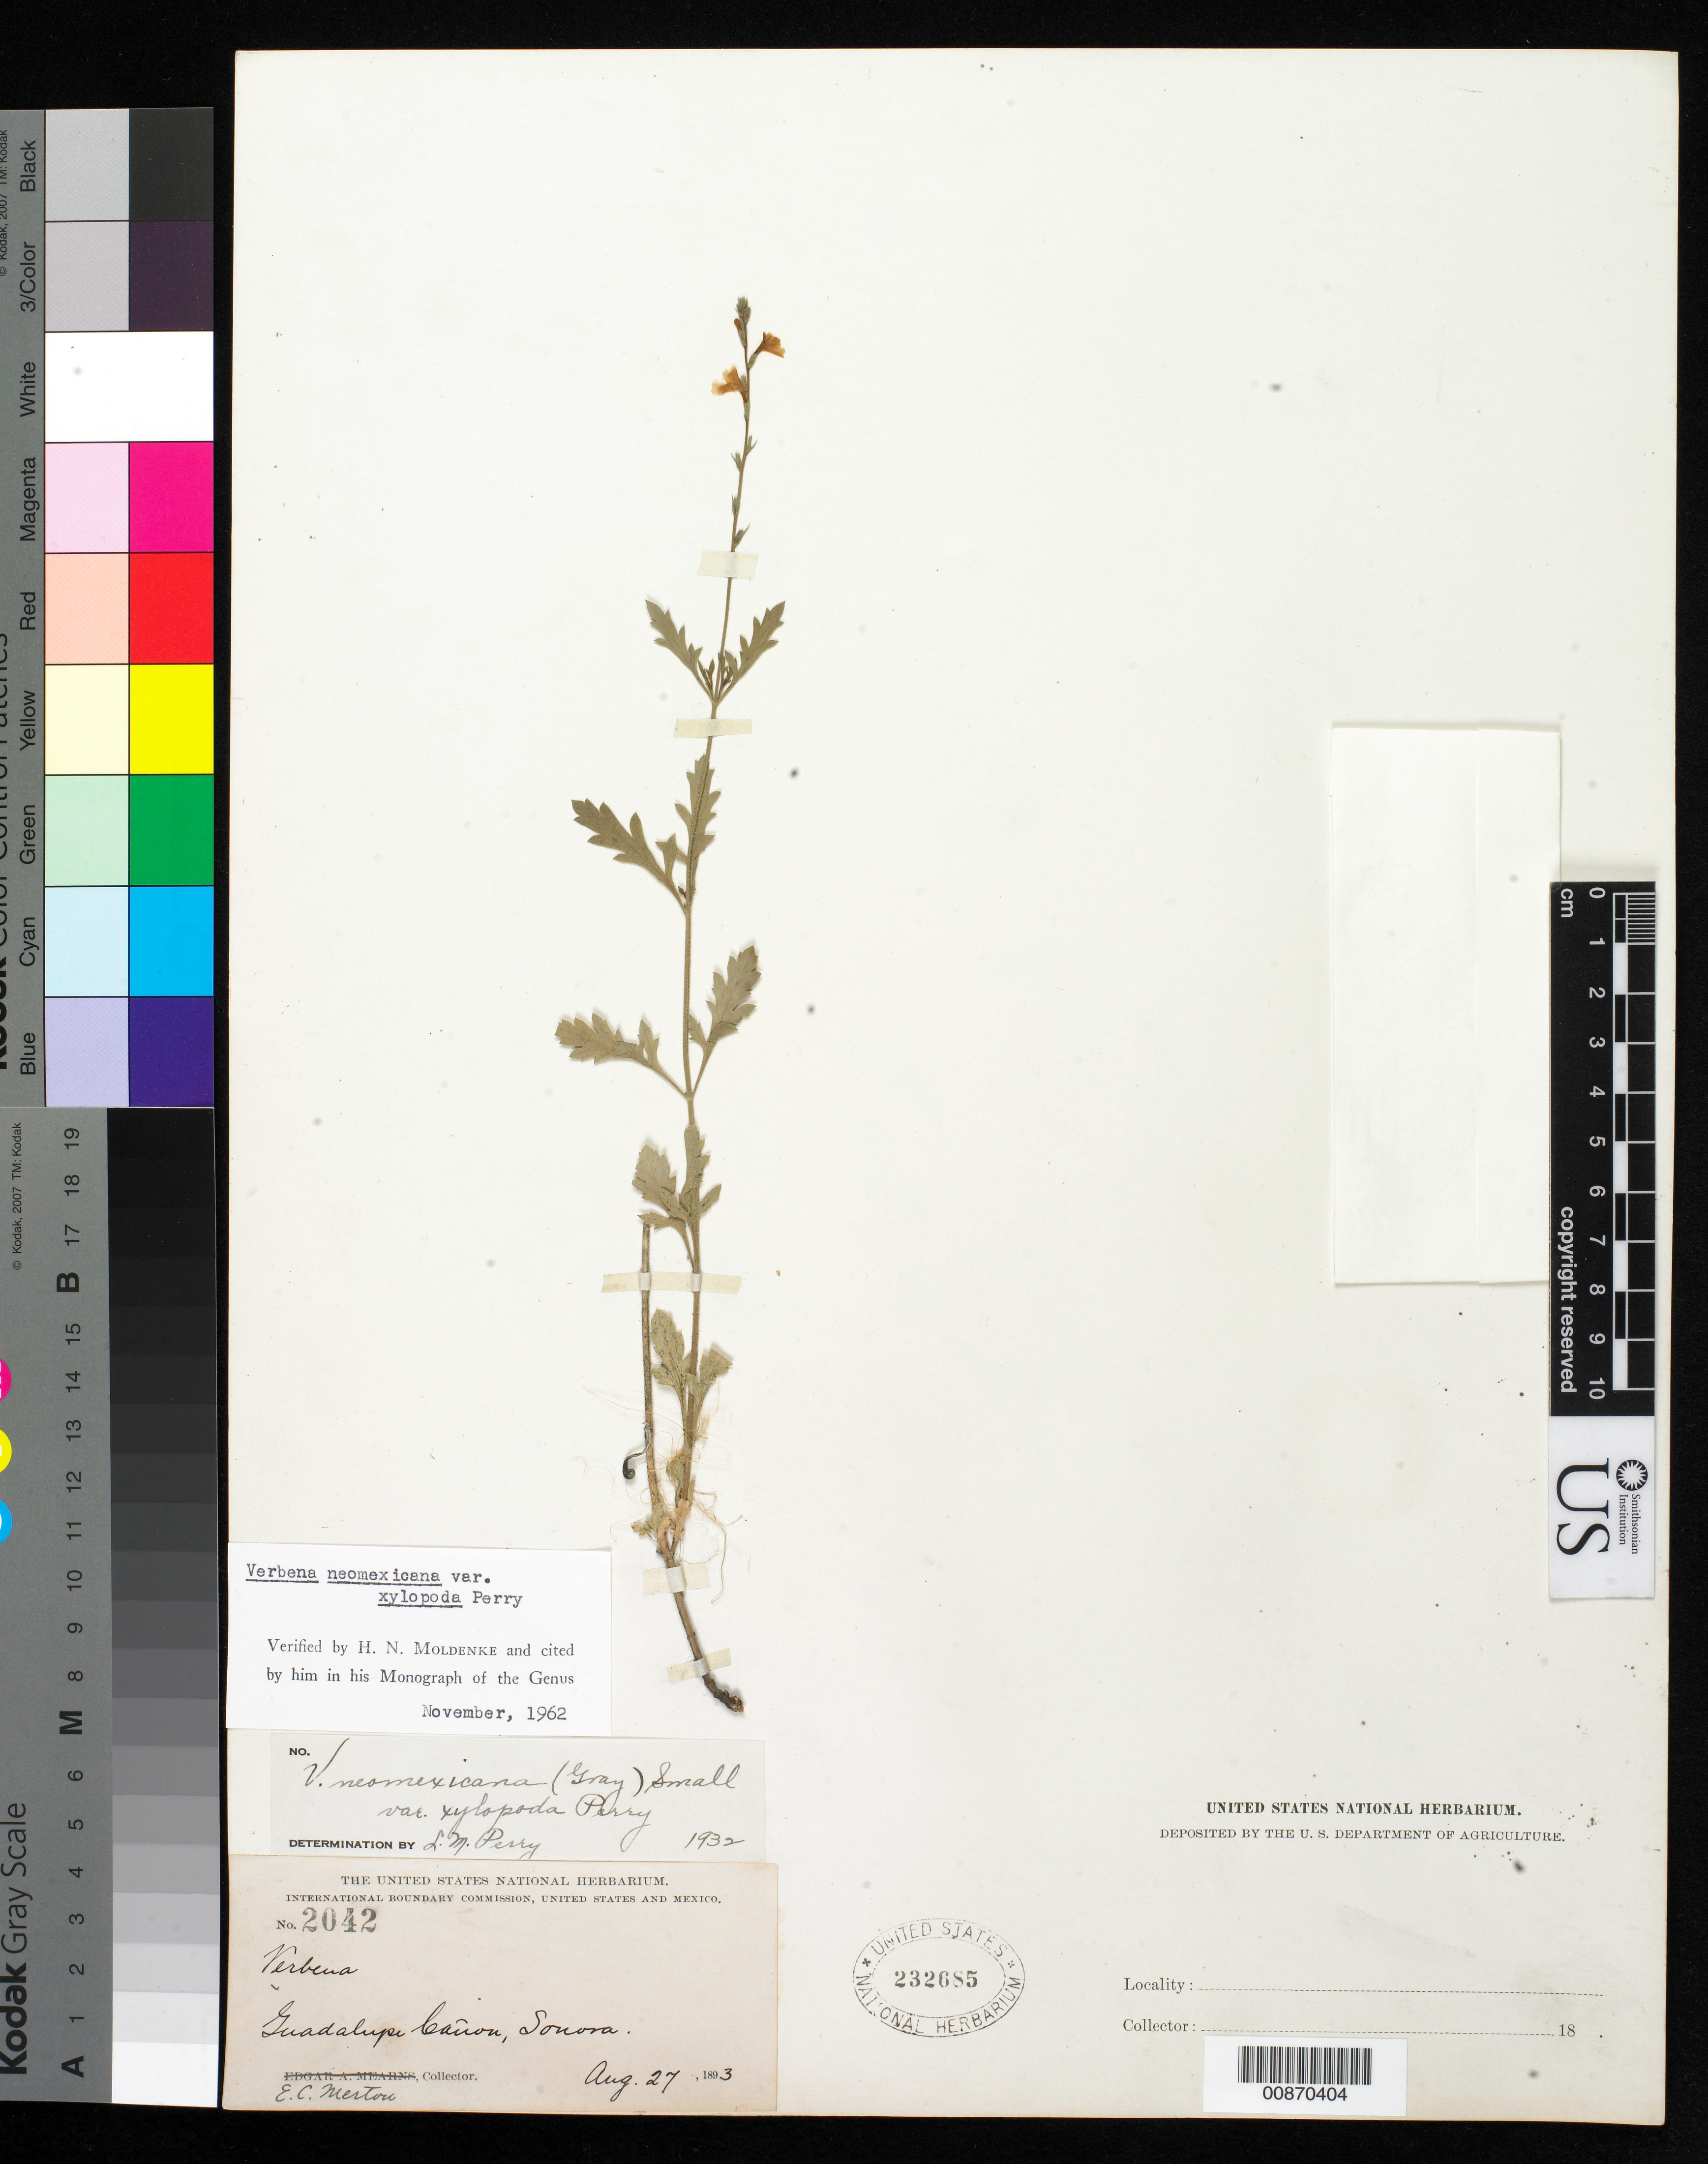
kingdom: Plantae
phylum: Tracheophyta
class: Magnoliopsida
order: Lamiales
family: Verbenaceae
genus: Verbena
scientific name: Verbena neomexicana var. xylopoda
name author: L.M. Perry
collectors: E. Merton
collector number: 2042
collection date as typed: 27 Aug 1893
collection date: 1893-08-27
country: Mexico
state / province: Sonora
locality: Guadalupe Cañon, Sonora.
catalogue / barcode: US 232685